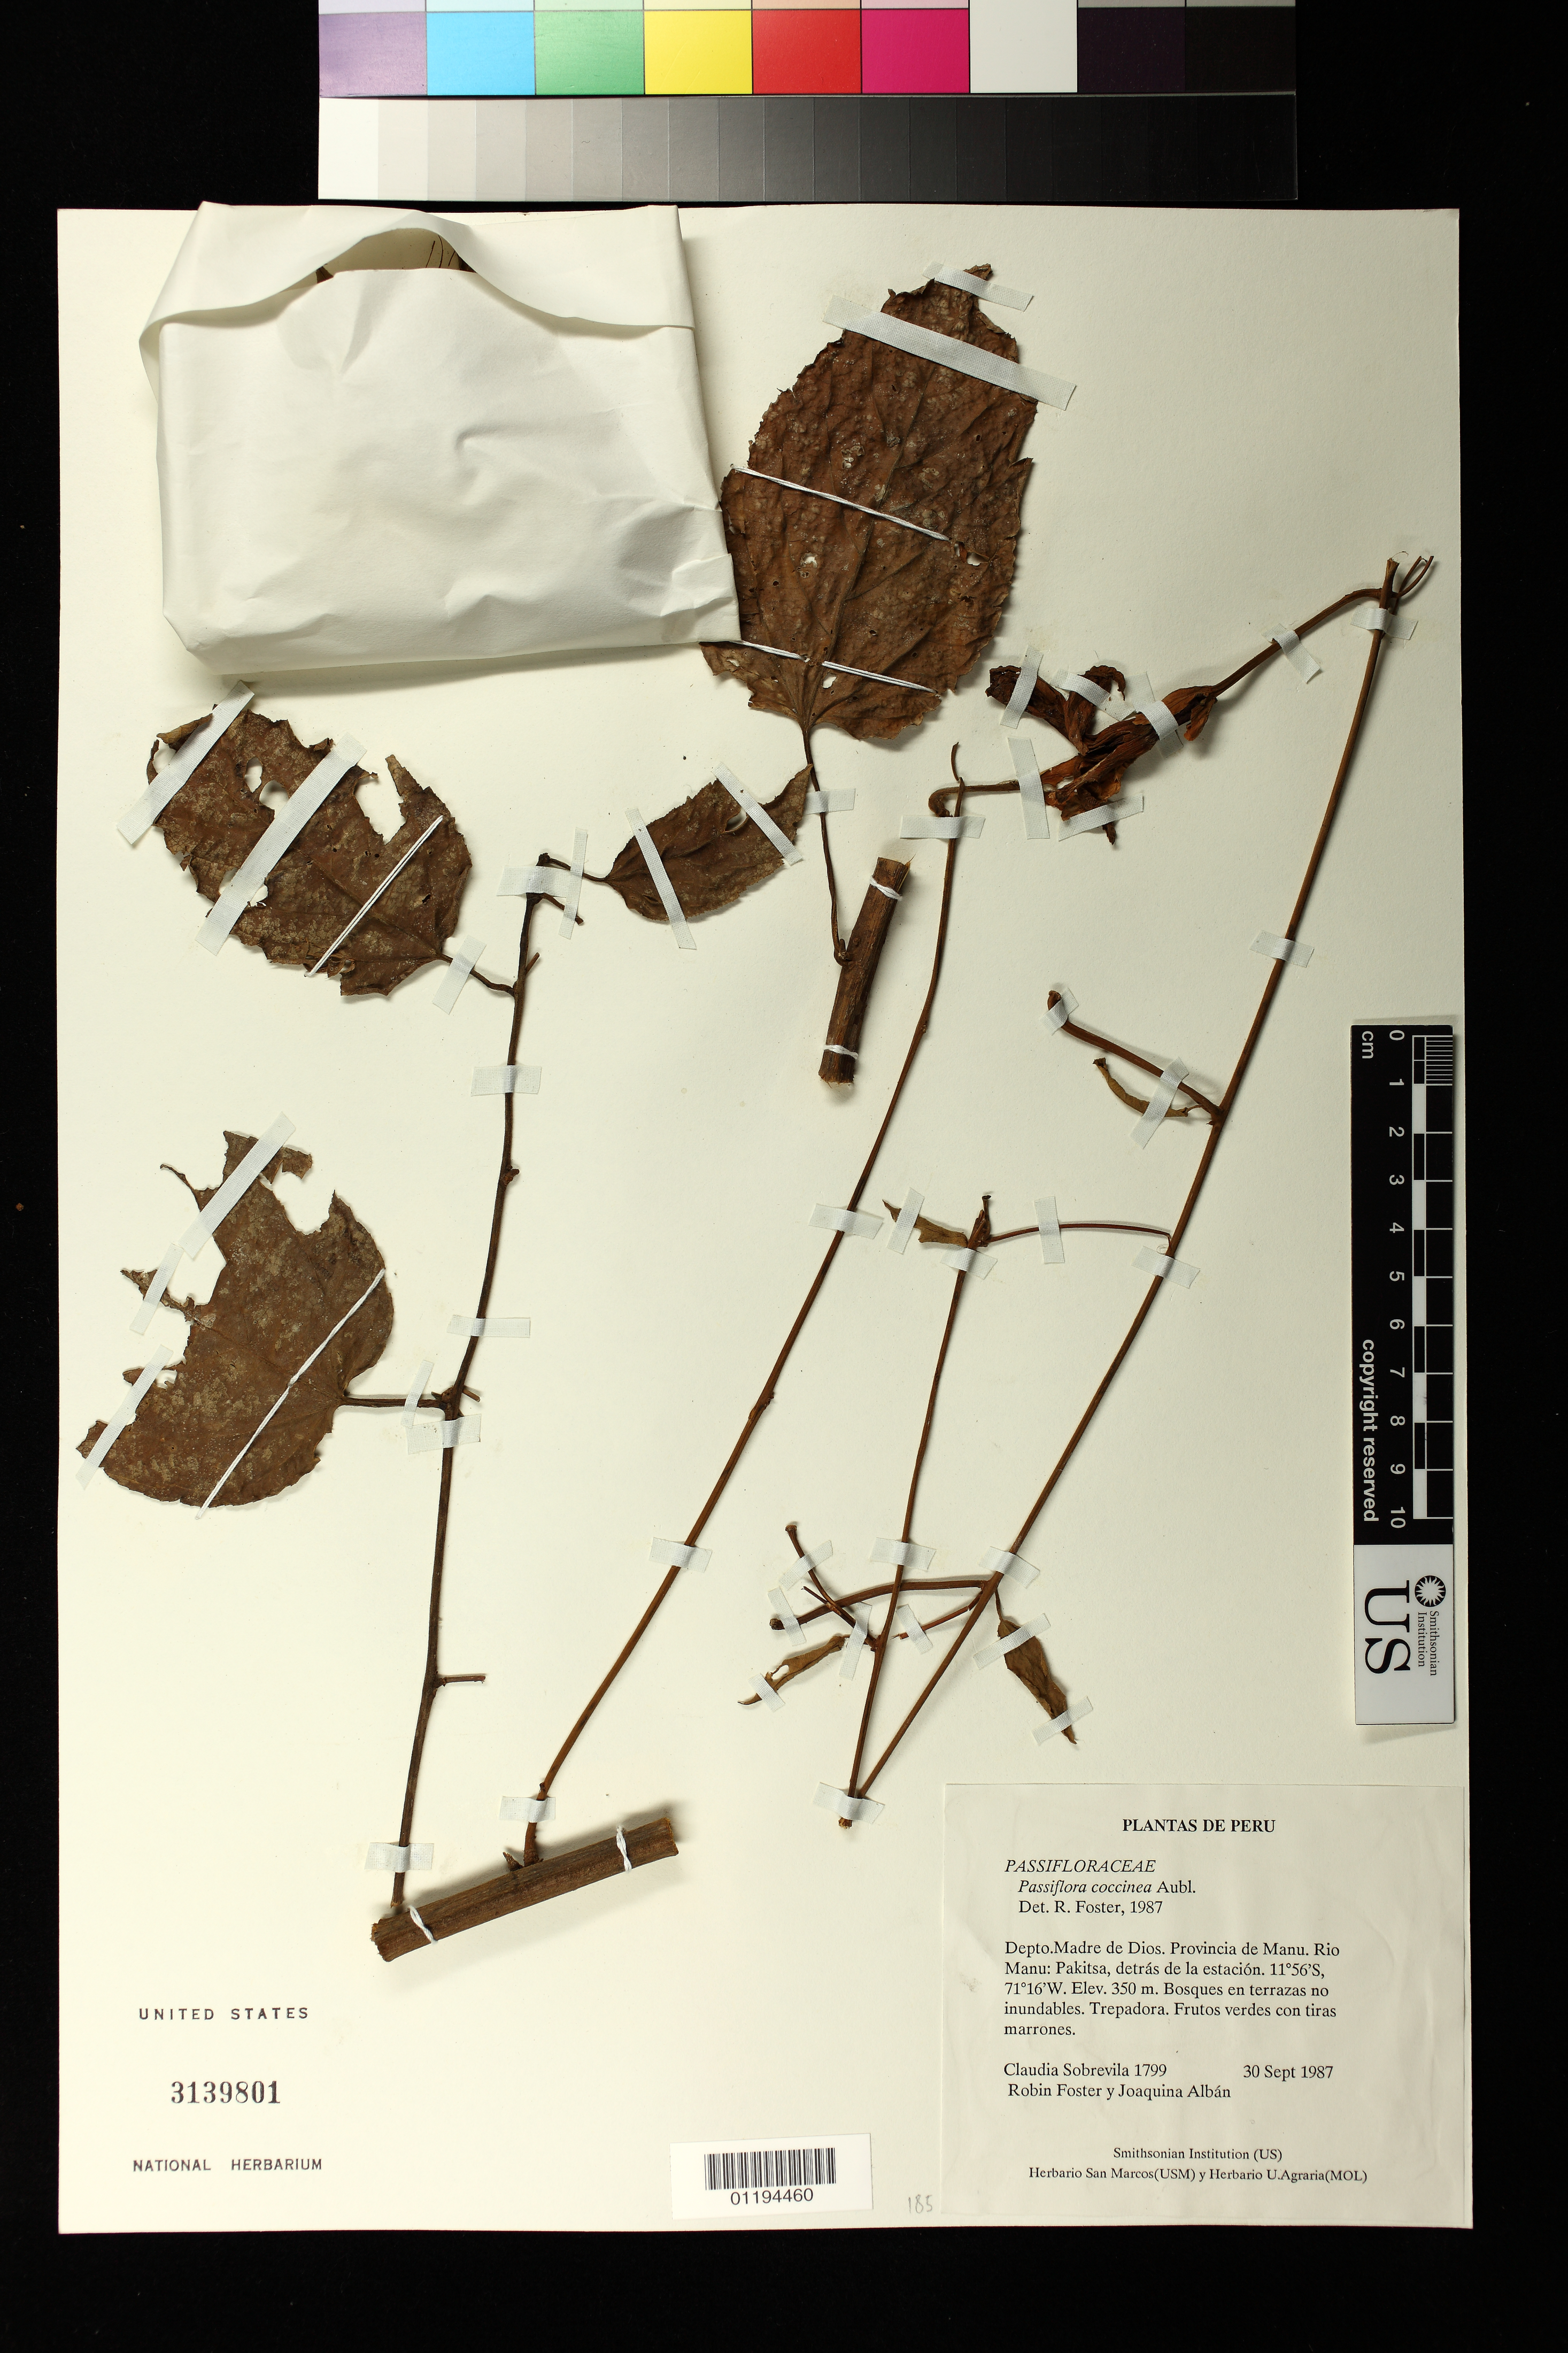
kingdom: Plantae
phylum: Tracheophyta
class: Magnoliopsida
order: Malpighiales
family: Passifloraceae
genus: Passiflora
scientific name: Passiflora coccinea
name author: Aubl.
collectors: C. Sobrevila, R. B. Foster & J. Alban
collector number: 1799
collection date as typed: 30 Sep 1987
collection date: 1987-09-30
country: Peru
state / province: Madre de Dios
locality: Departamento Madre de Dios. Provincia de Manu, Rio Manu: Pakitsa, detras de la estacion.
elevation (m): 350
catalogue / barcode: US 3139801